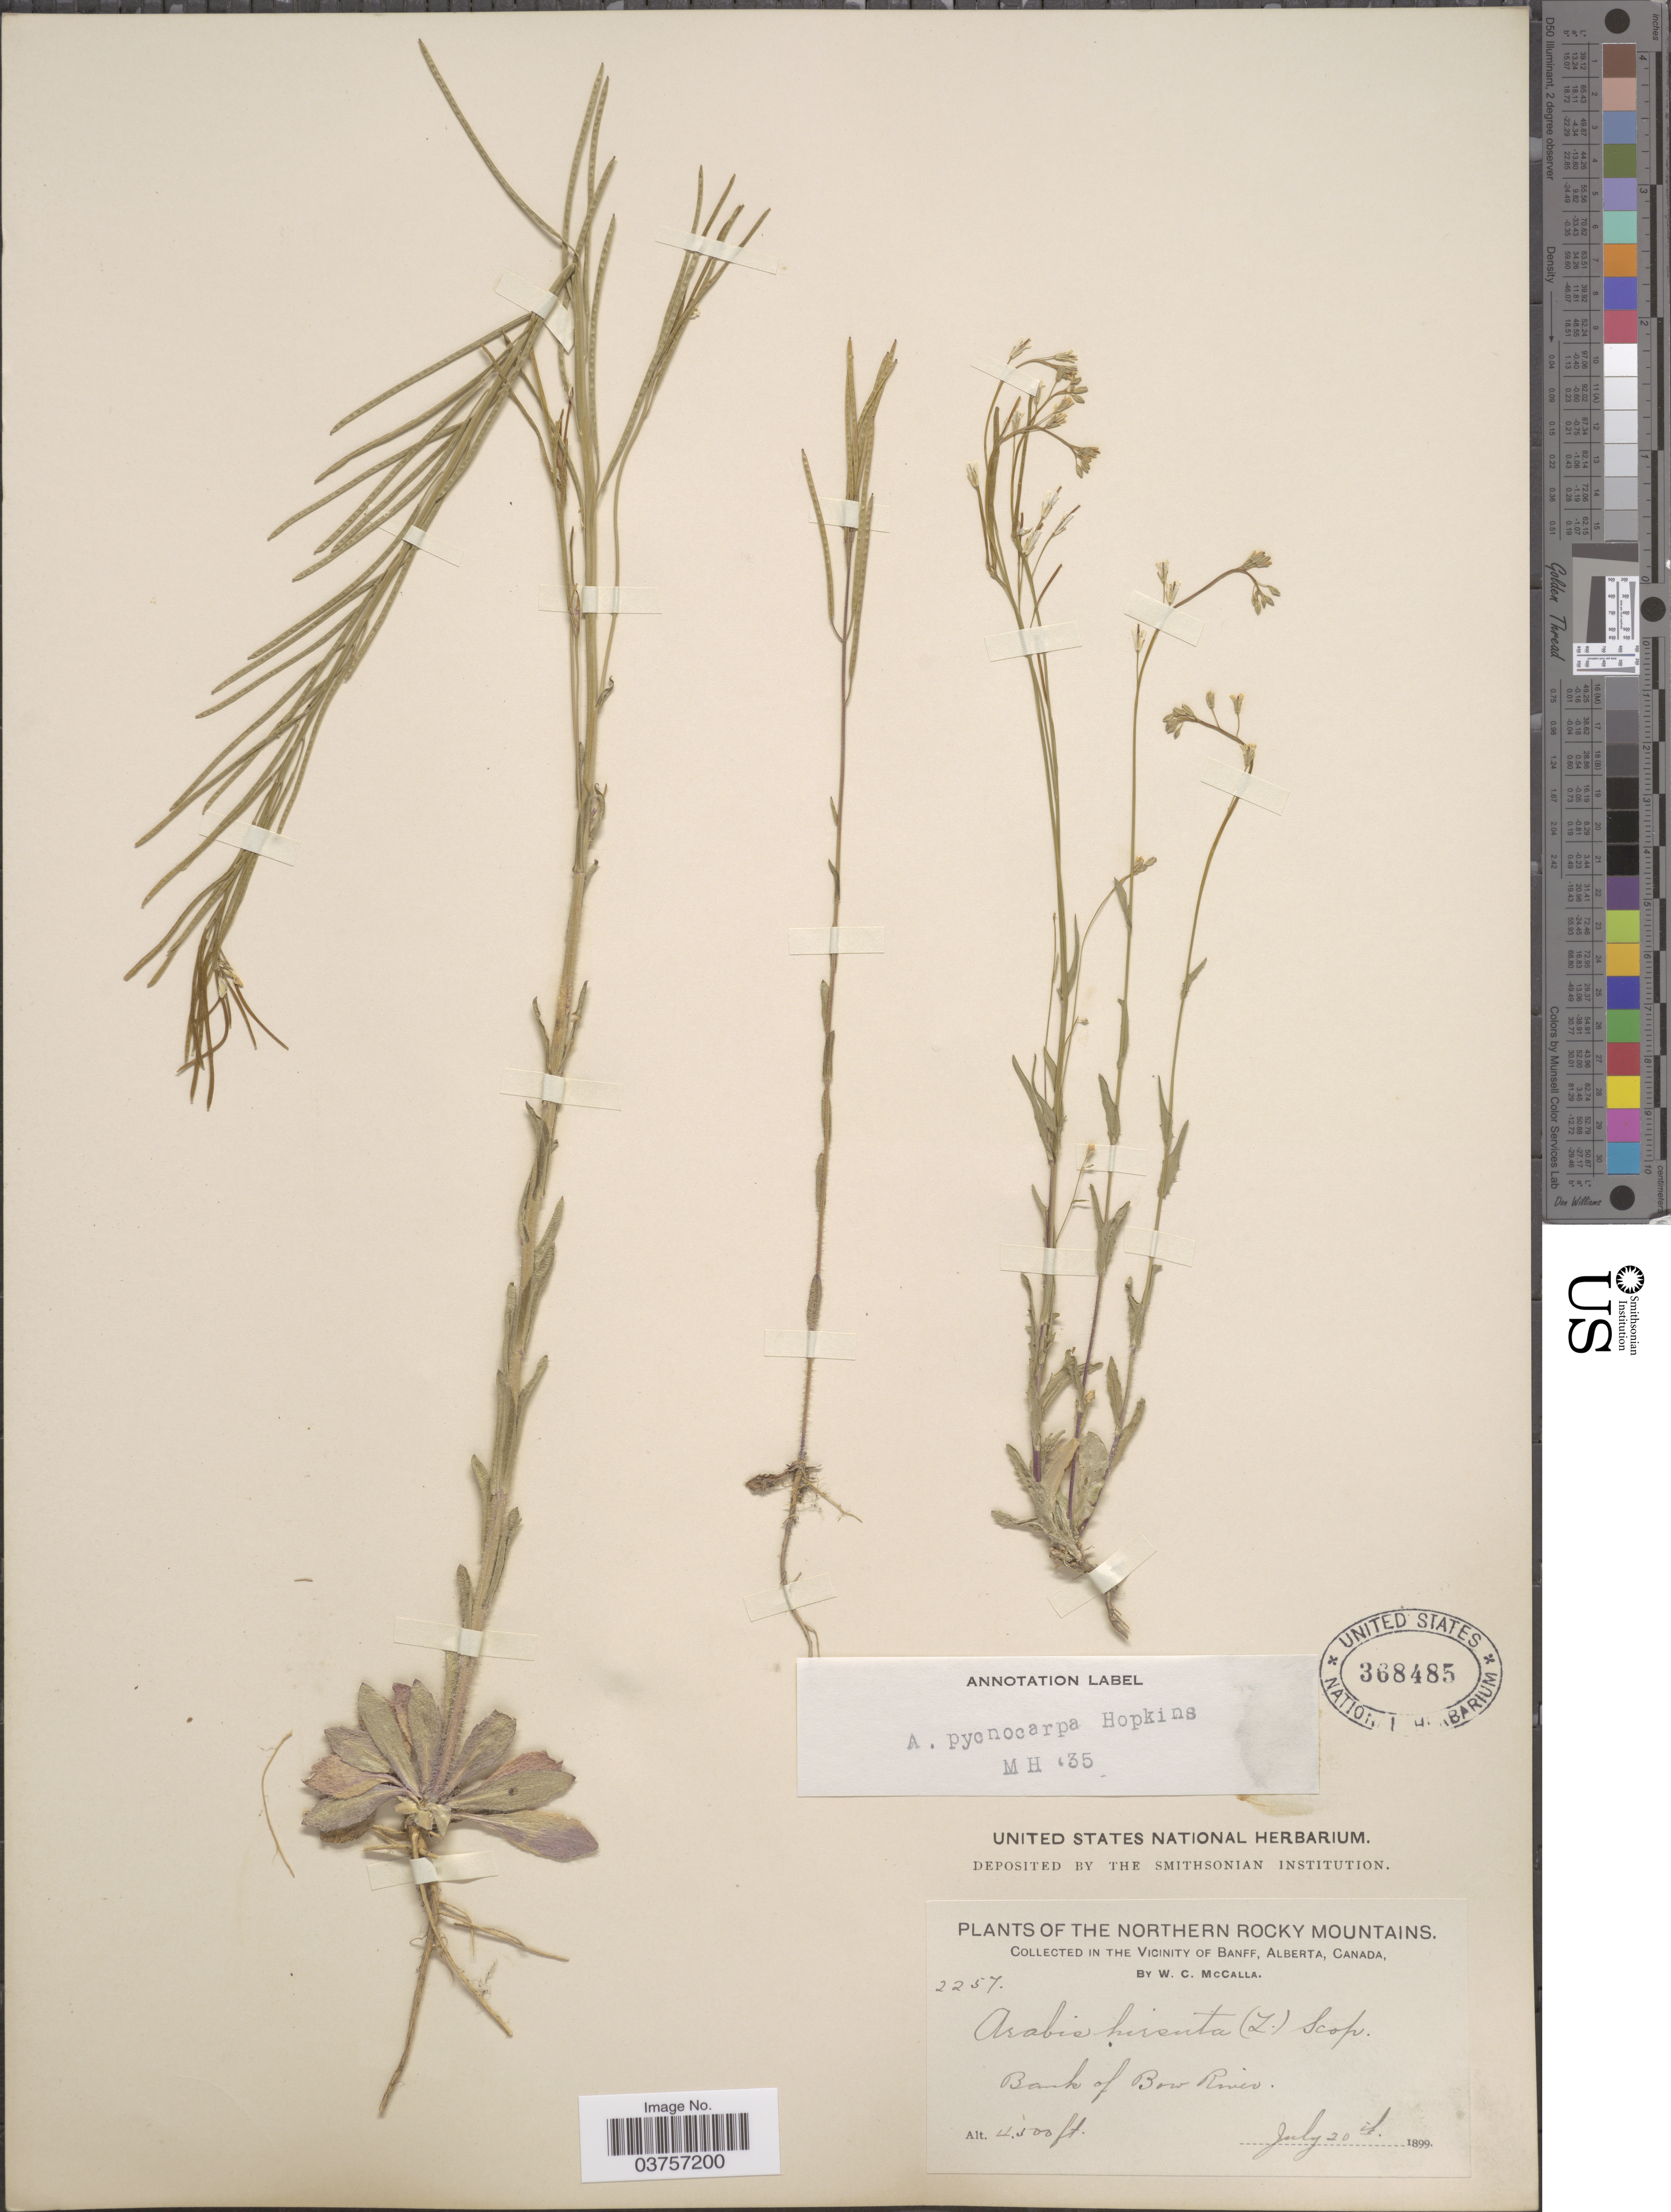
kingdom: Plantae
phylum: Tracheophyta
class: Magnoliopsida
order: Brassicales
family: Brassicaceae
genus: Arabis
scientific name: Arabis hirsuta var. pycnocarpa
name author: M. Hopkins & Rollins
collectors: W. McCalla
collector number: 2257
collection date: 1899-07-20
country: Canada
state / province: Alberta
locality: The Northern Rocky Mountains; The Vicinity of Banff. Bank of Bow River.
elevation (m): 1372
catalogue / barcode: US 368485